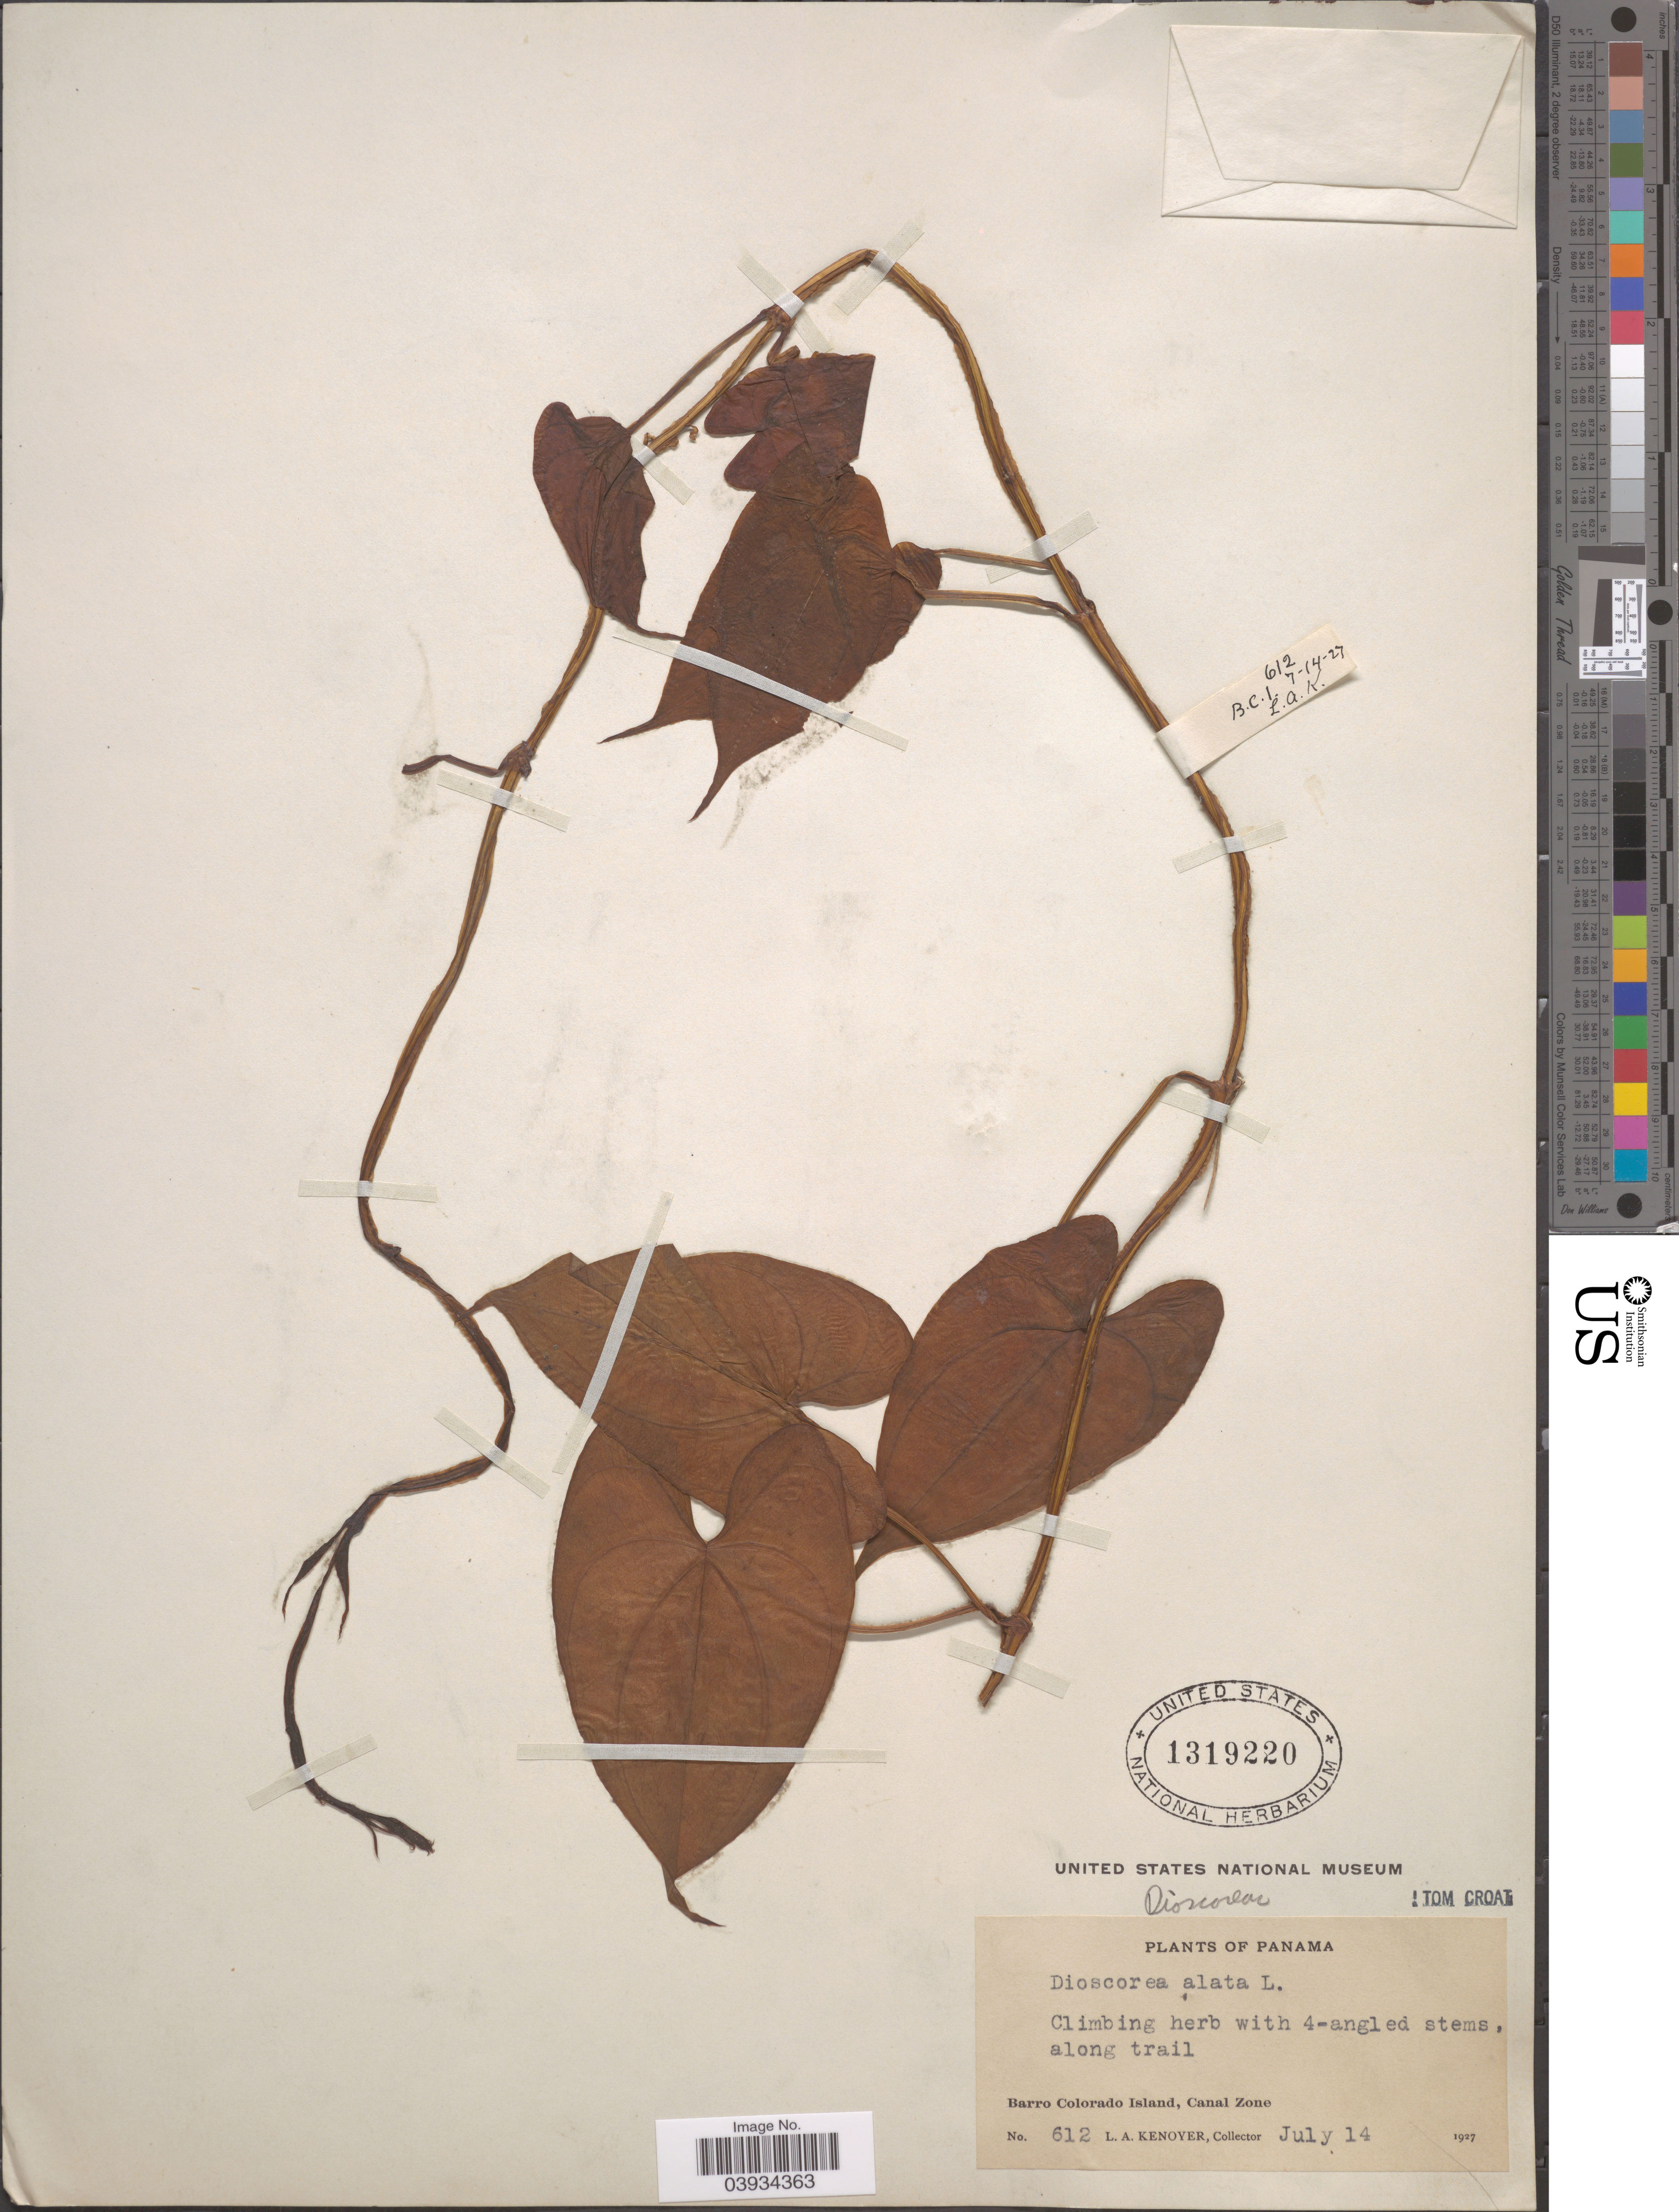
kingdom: Plantae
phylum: Tracheophyta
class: Liliopsida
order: Dioscoreales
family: Dioscoreaceae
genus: Dioscorea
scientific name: Dioscorea alata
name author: L.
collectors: L. A. Kenoyer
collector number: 612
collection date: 1927-07-14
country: Panama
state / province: Panamá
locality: Along trail. Barro Colorado Island, Canal Zone.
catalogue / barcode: US 1319220